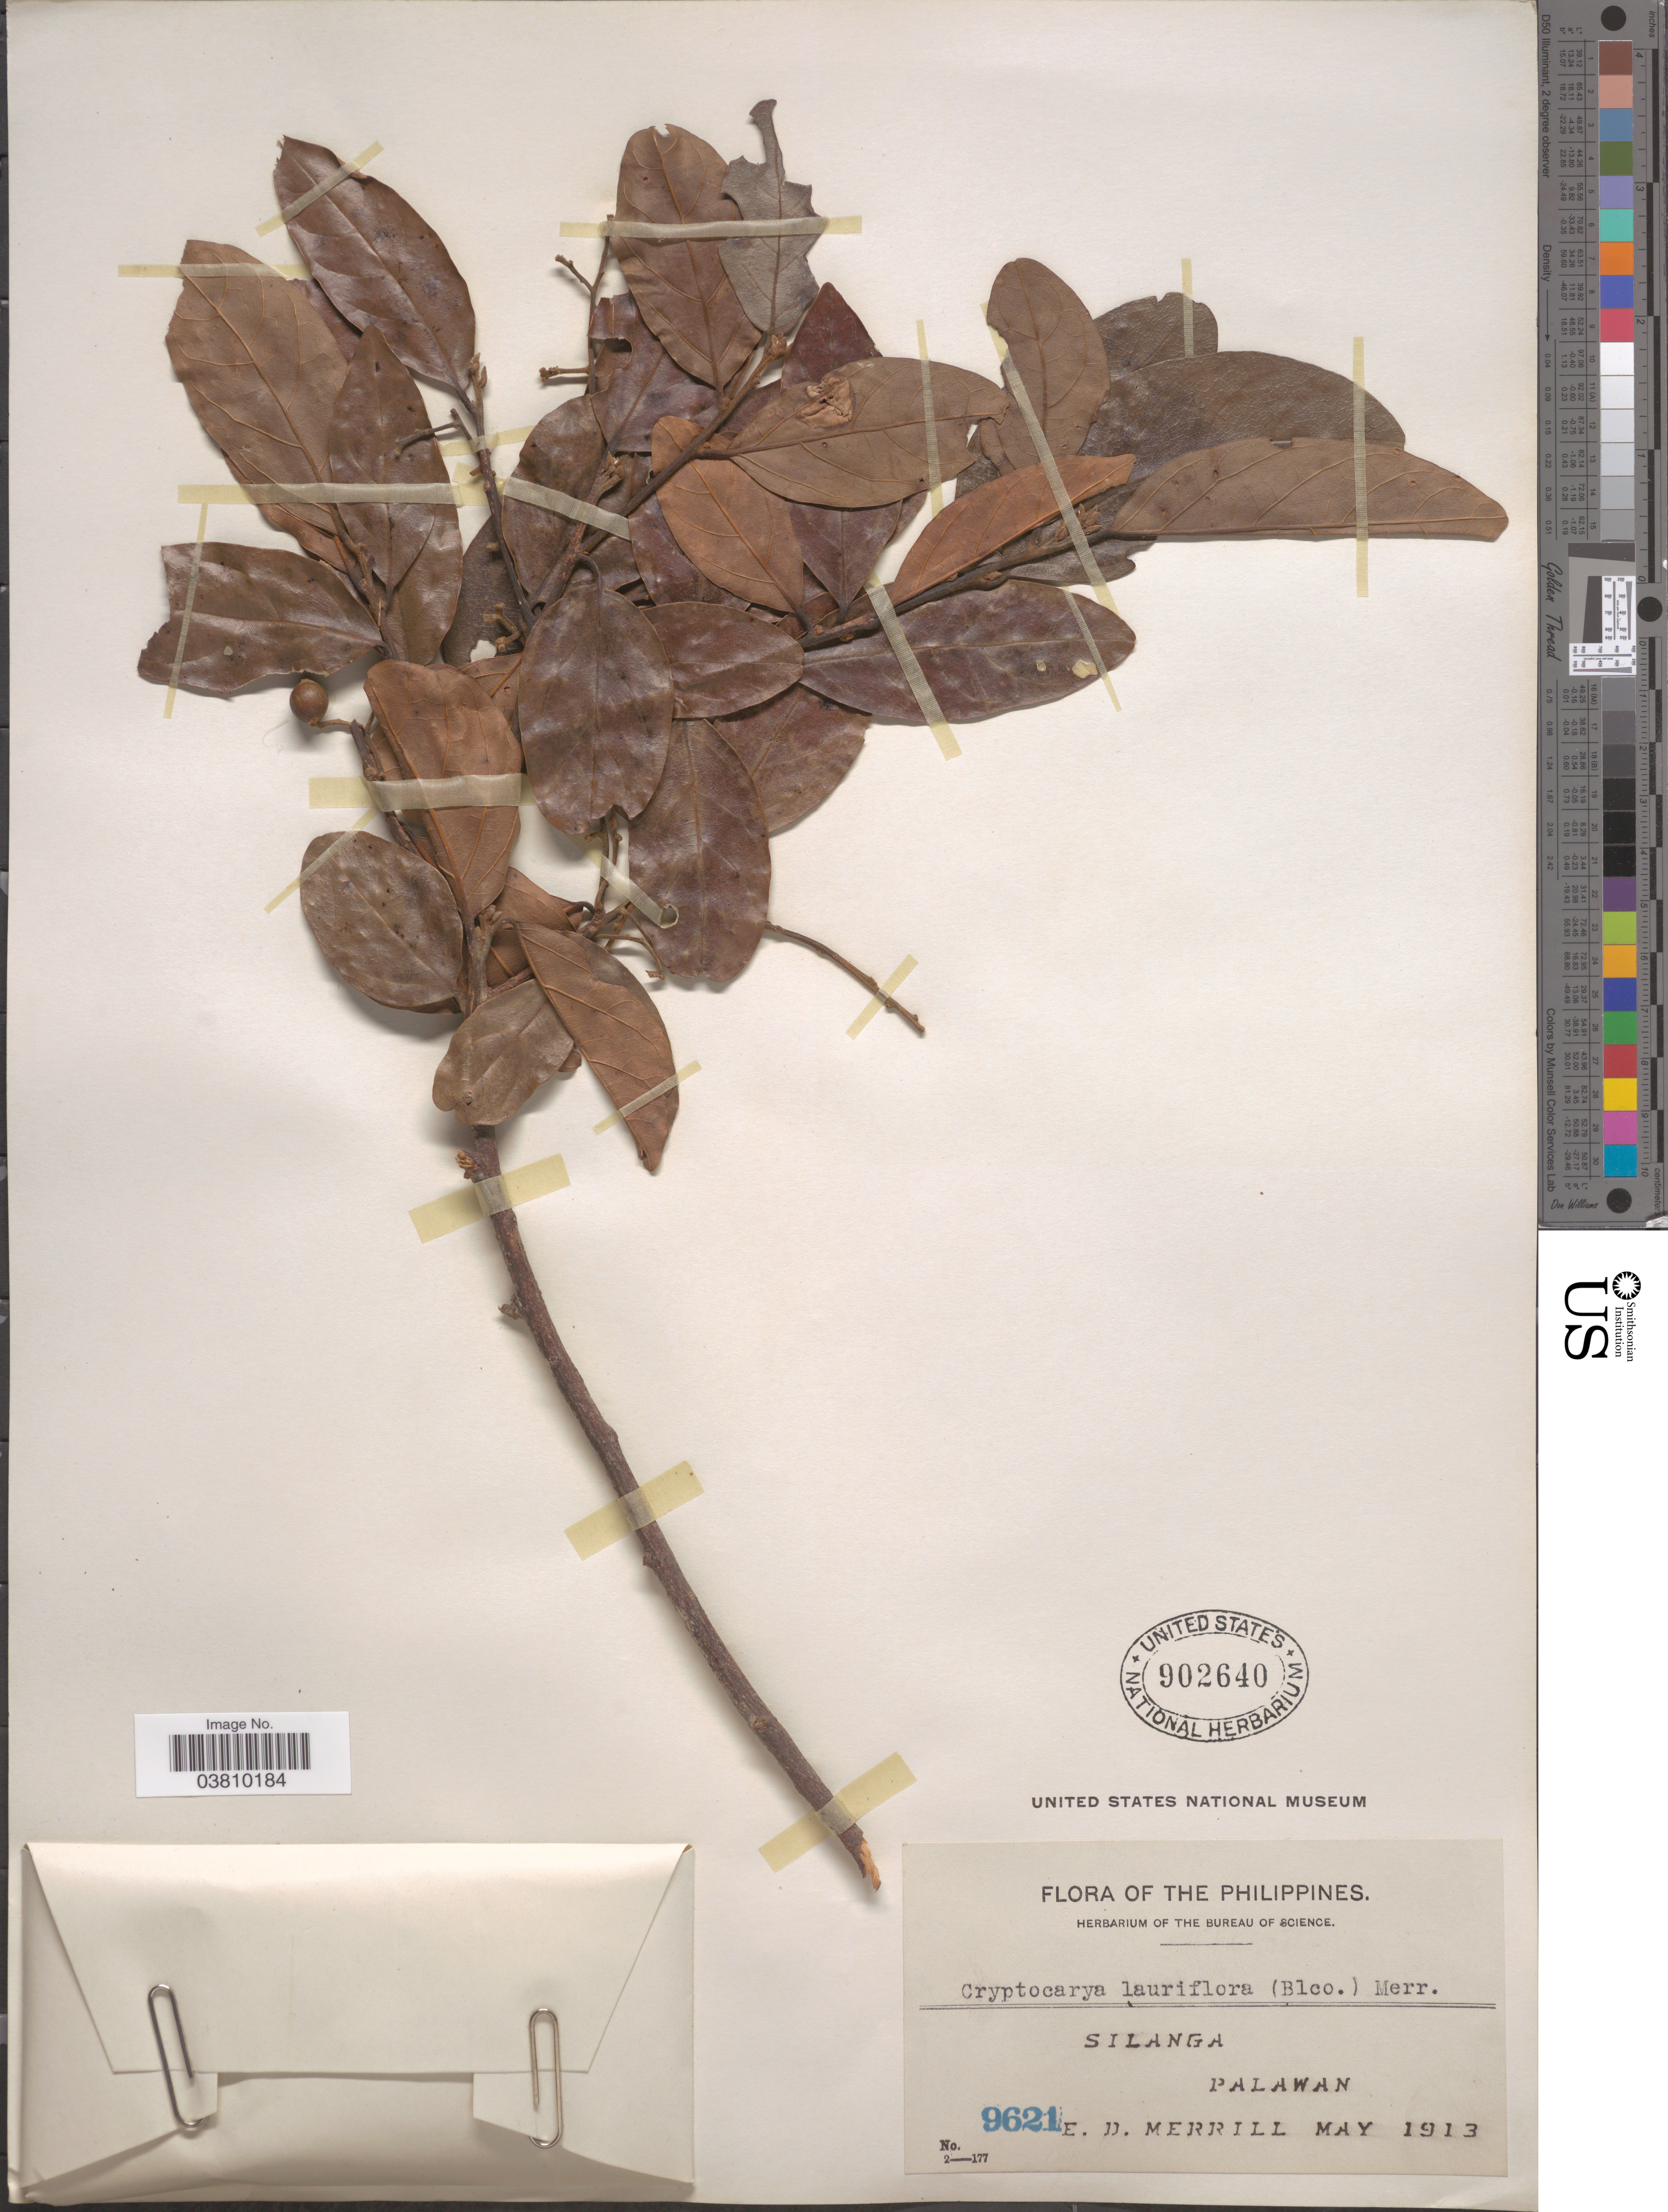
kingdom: Plantae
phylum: Tracheophyta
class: Magnoliopsida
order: Laurales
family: Lauraceae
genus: Cryptocarya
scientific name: Cryptocarya lauriflora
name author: (Blanco) Merr.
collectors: E. D. Merrill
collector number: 9621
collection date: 1913-05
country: Philippines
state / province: Mimaropa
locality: Silanga, Palawan.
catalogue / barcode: US 902640